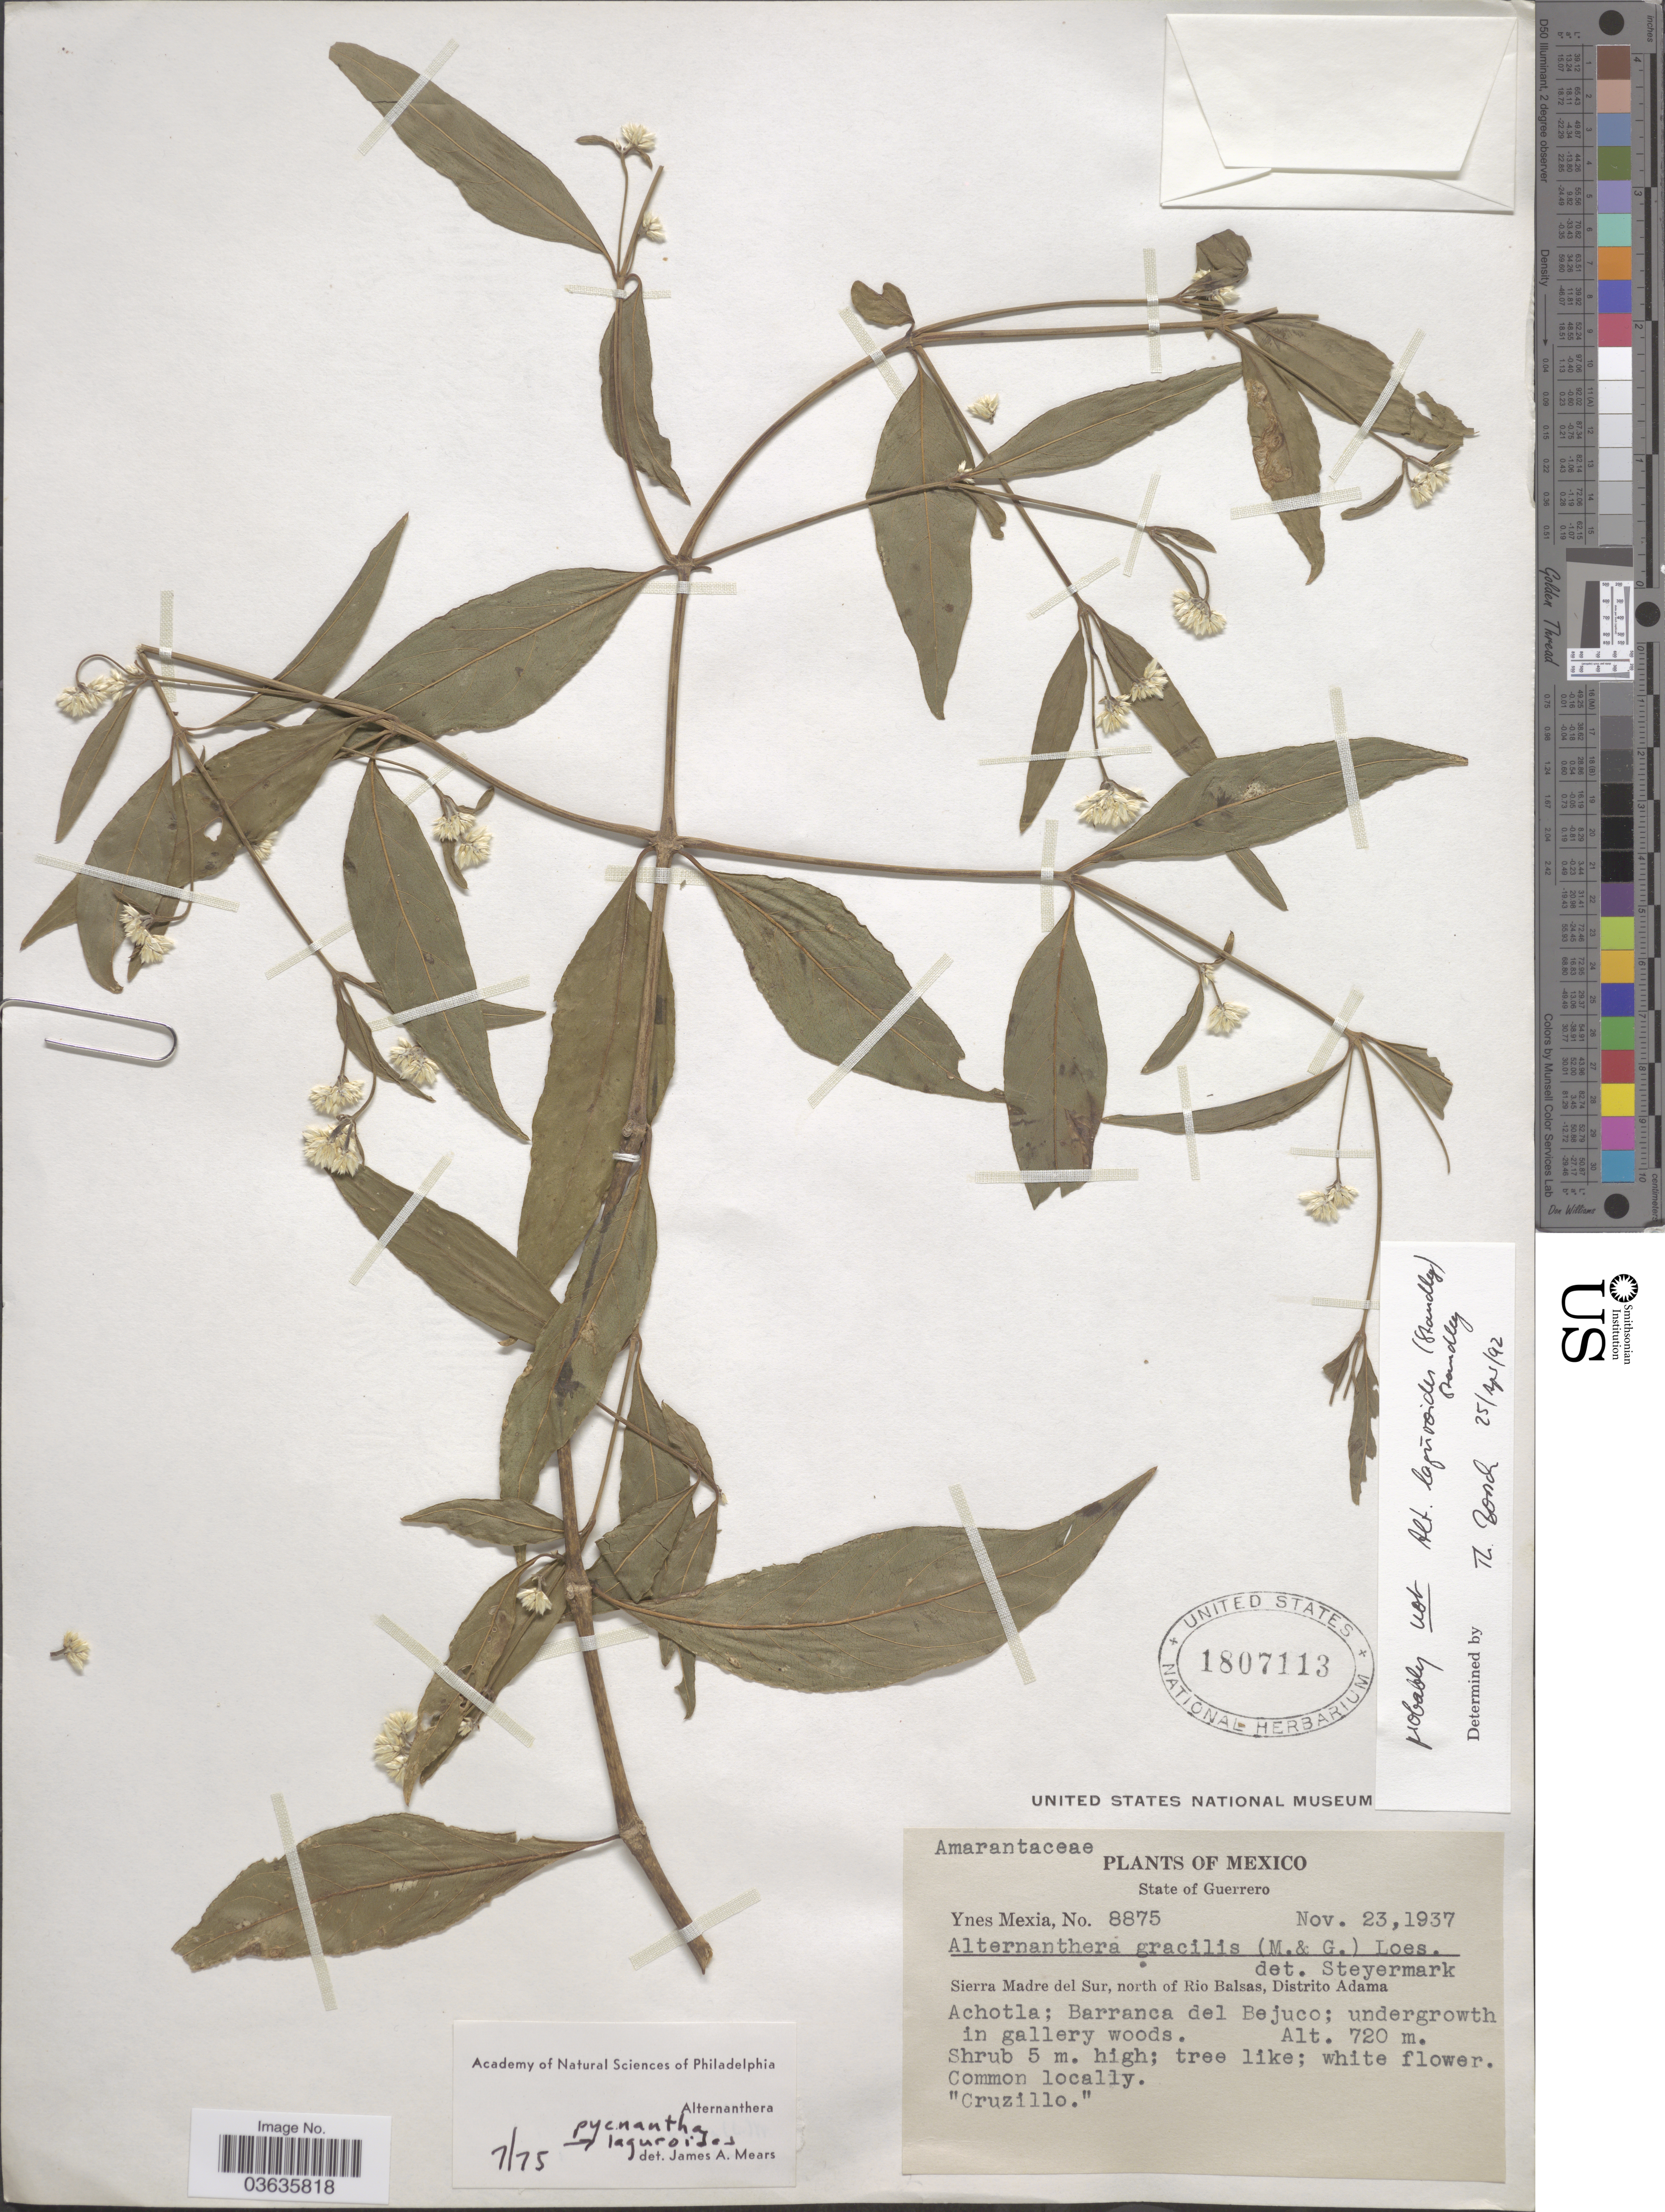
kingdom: Plantae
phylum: Tracheophyta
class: Magnoliopsida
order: Caryophyllales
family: Amaranthaceae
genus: Alternanthera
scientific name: Alternanthera pycnantha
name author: (Benth.) Standl.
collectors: Y. Mexia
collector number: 8875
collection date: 1937-11-23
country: Mexico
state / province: Guerrero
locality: Sierra Madre del Sur, north of Rio Balsas, Distrito Adama. Achotla; Barranca del Bejuco.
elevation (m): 720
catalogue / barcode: US 1807113